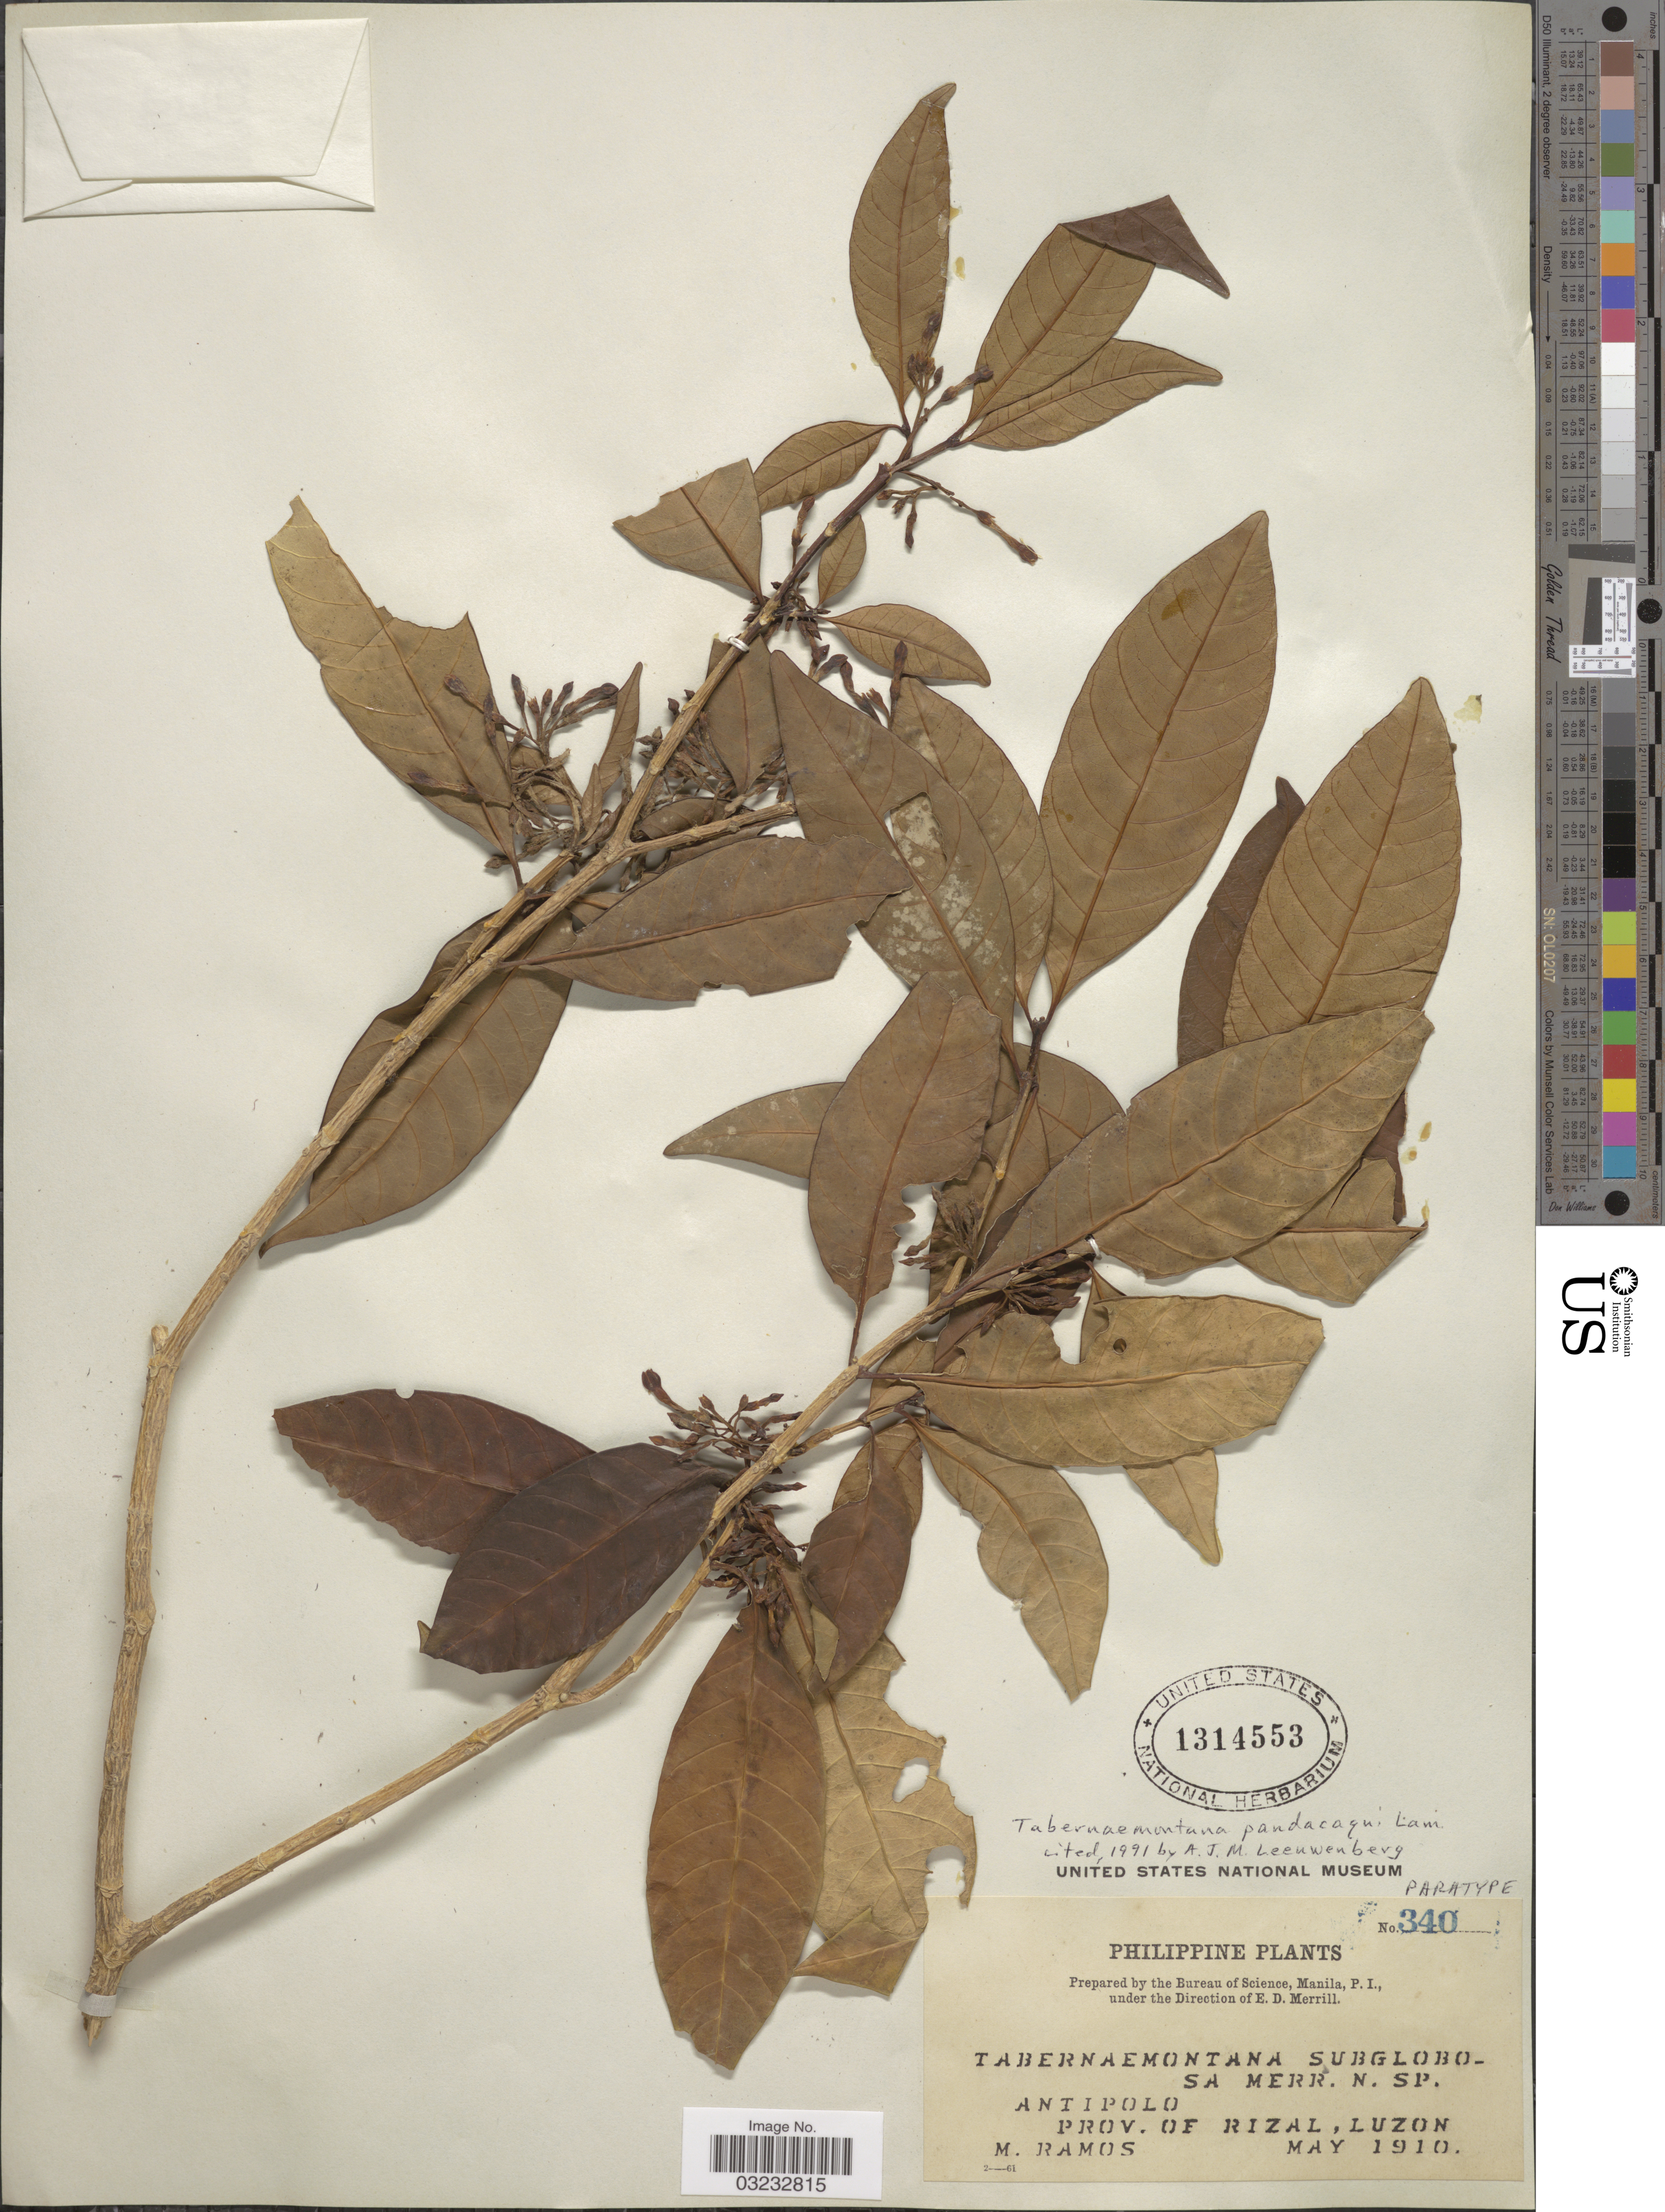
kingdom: Plantae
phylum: Tracheophyta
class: Magnoliopsida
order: Gentianales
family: Apocynaceae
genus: Tabernaemontana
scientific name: Tabernaemontana pandacaqui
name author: Poir.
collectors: M. Ramos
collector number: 340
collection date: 1910-05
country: Philippines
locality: Antipolo. Prov. of Rizal, Luzon.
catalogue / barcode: US 1314553